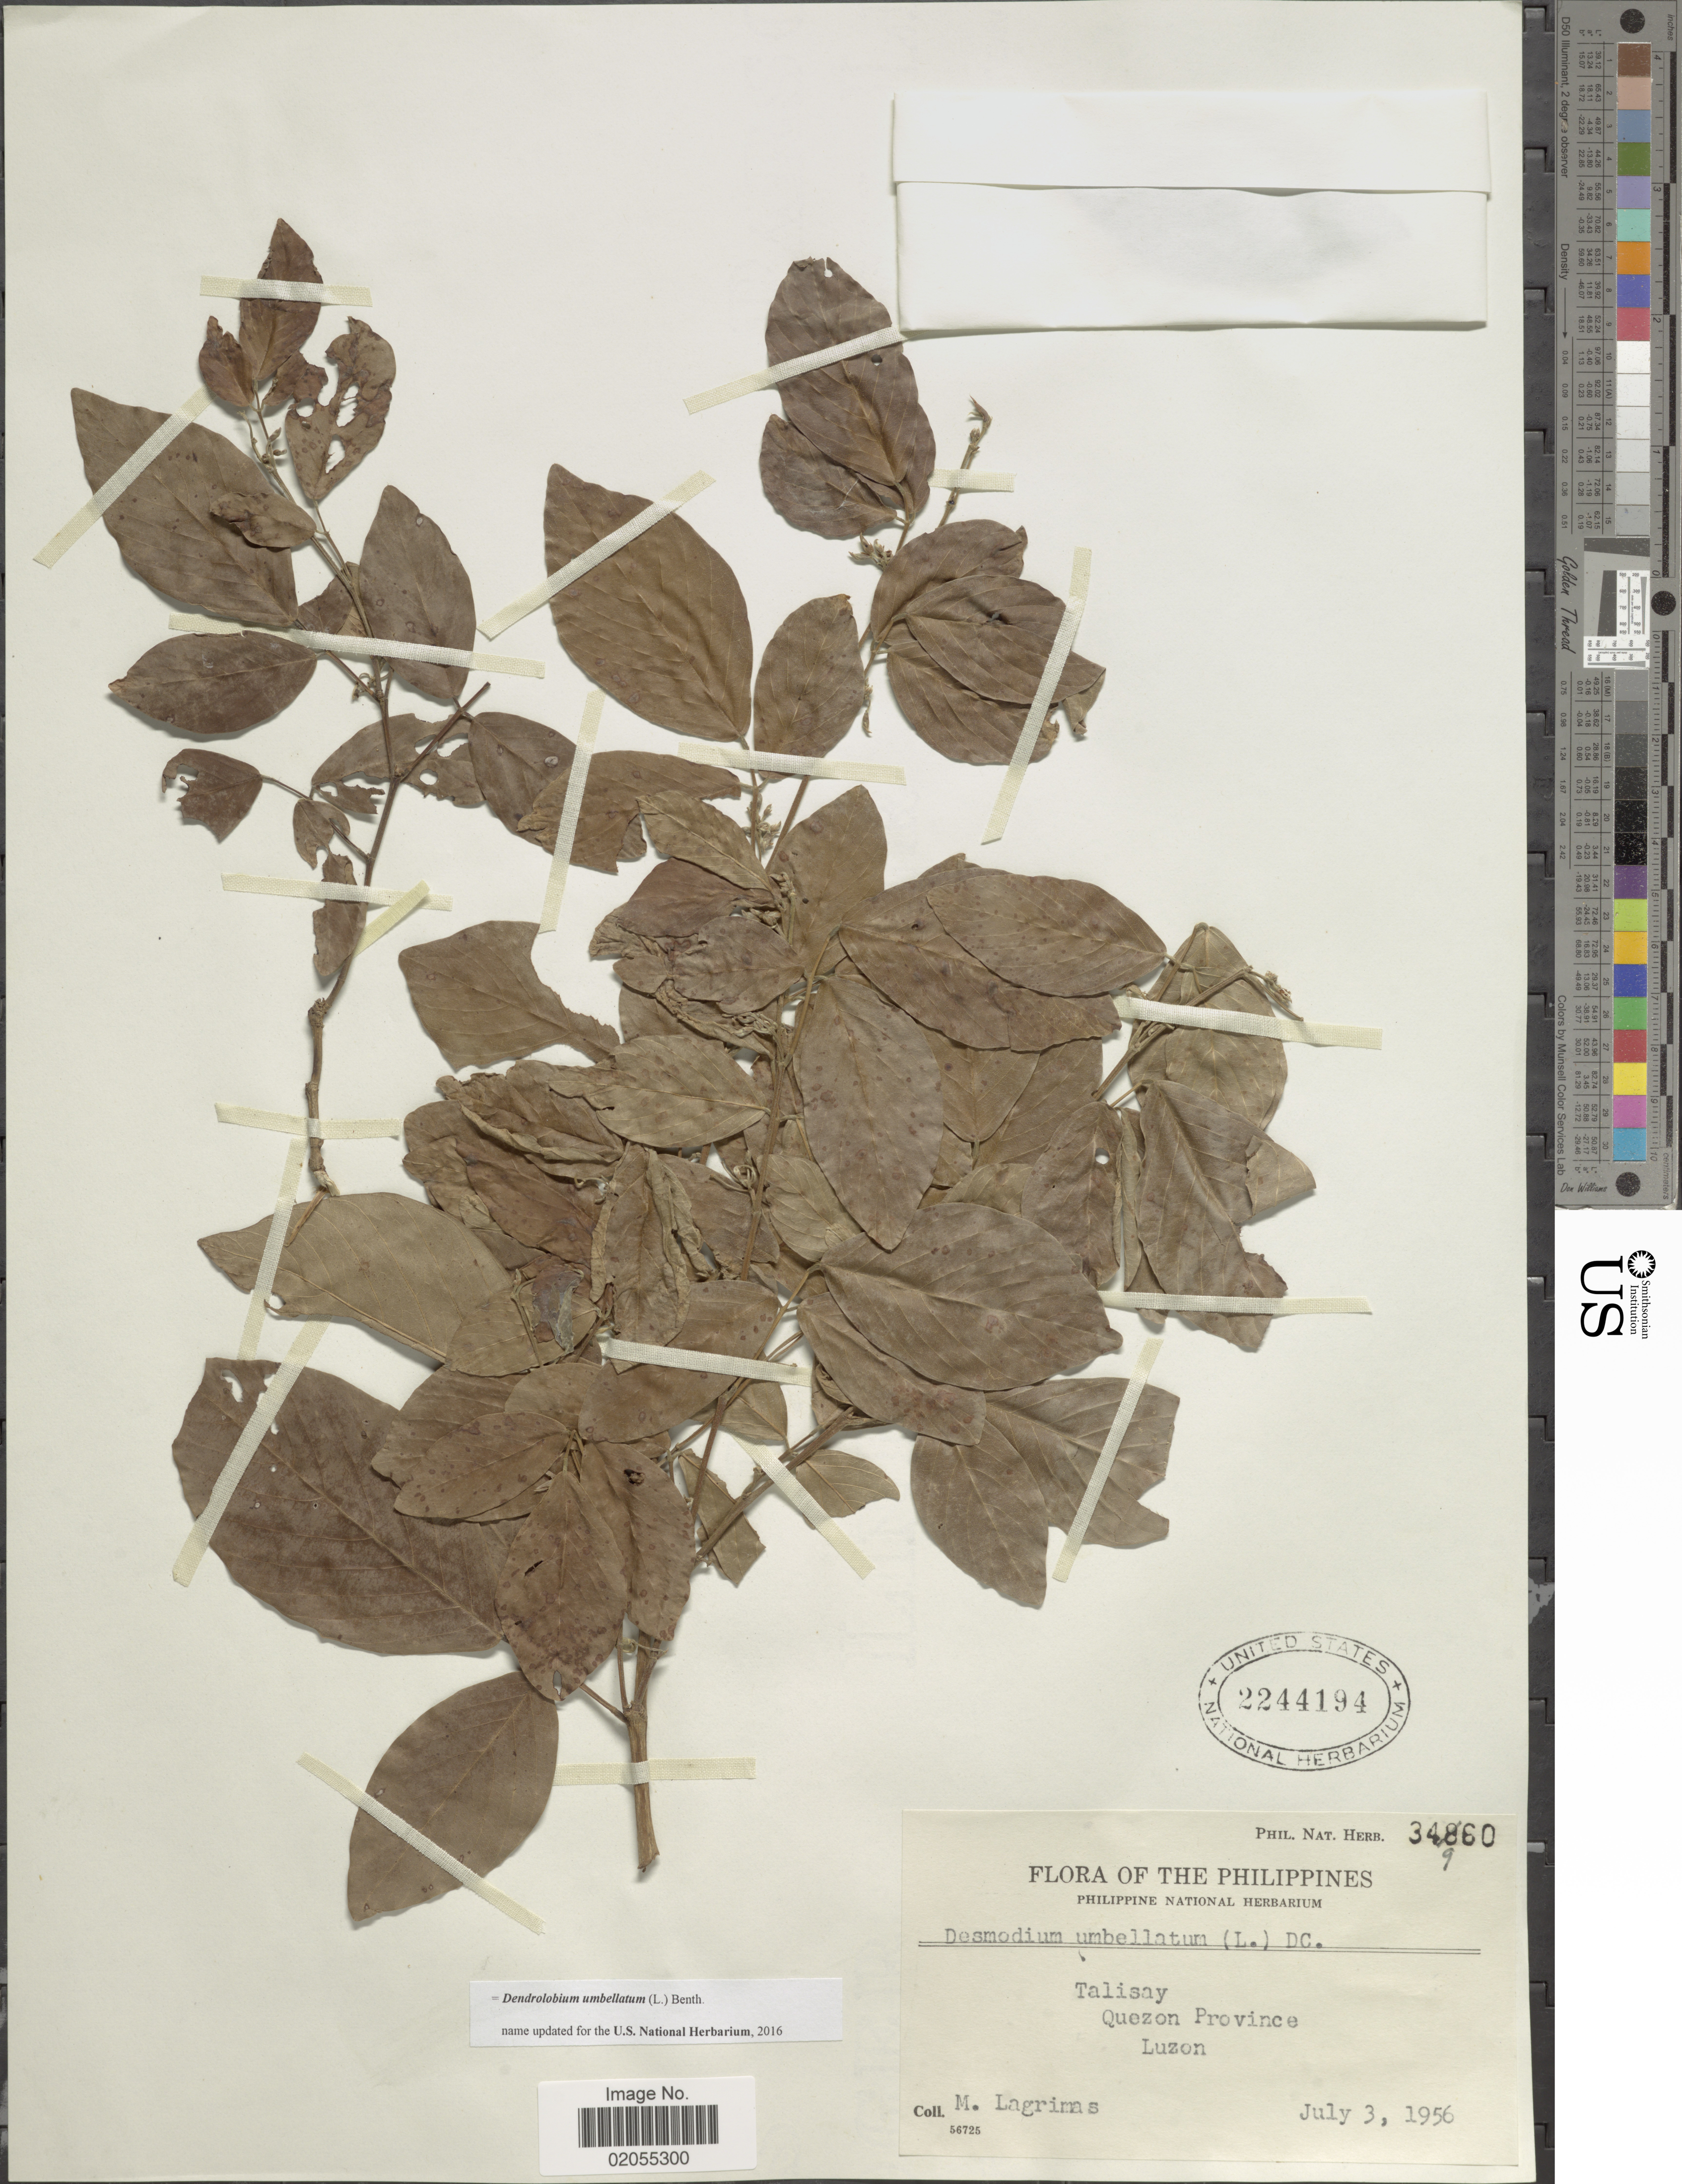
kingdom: Plantae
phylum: Tracheophyta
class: Magnoliopsida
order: Fabales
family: Fabaceae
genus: Dendrolobium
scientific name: Dendrolobium umbellatum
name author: (L.) Benth.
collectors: M. Lagrimas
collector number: Phil. Nat. Herb. 34960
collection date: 1956-07-03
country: Philippines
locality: Talisay, Quezon Province, Luzon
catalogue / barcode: US 2244194